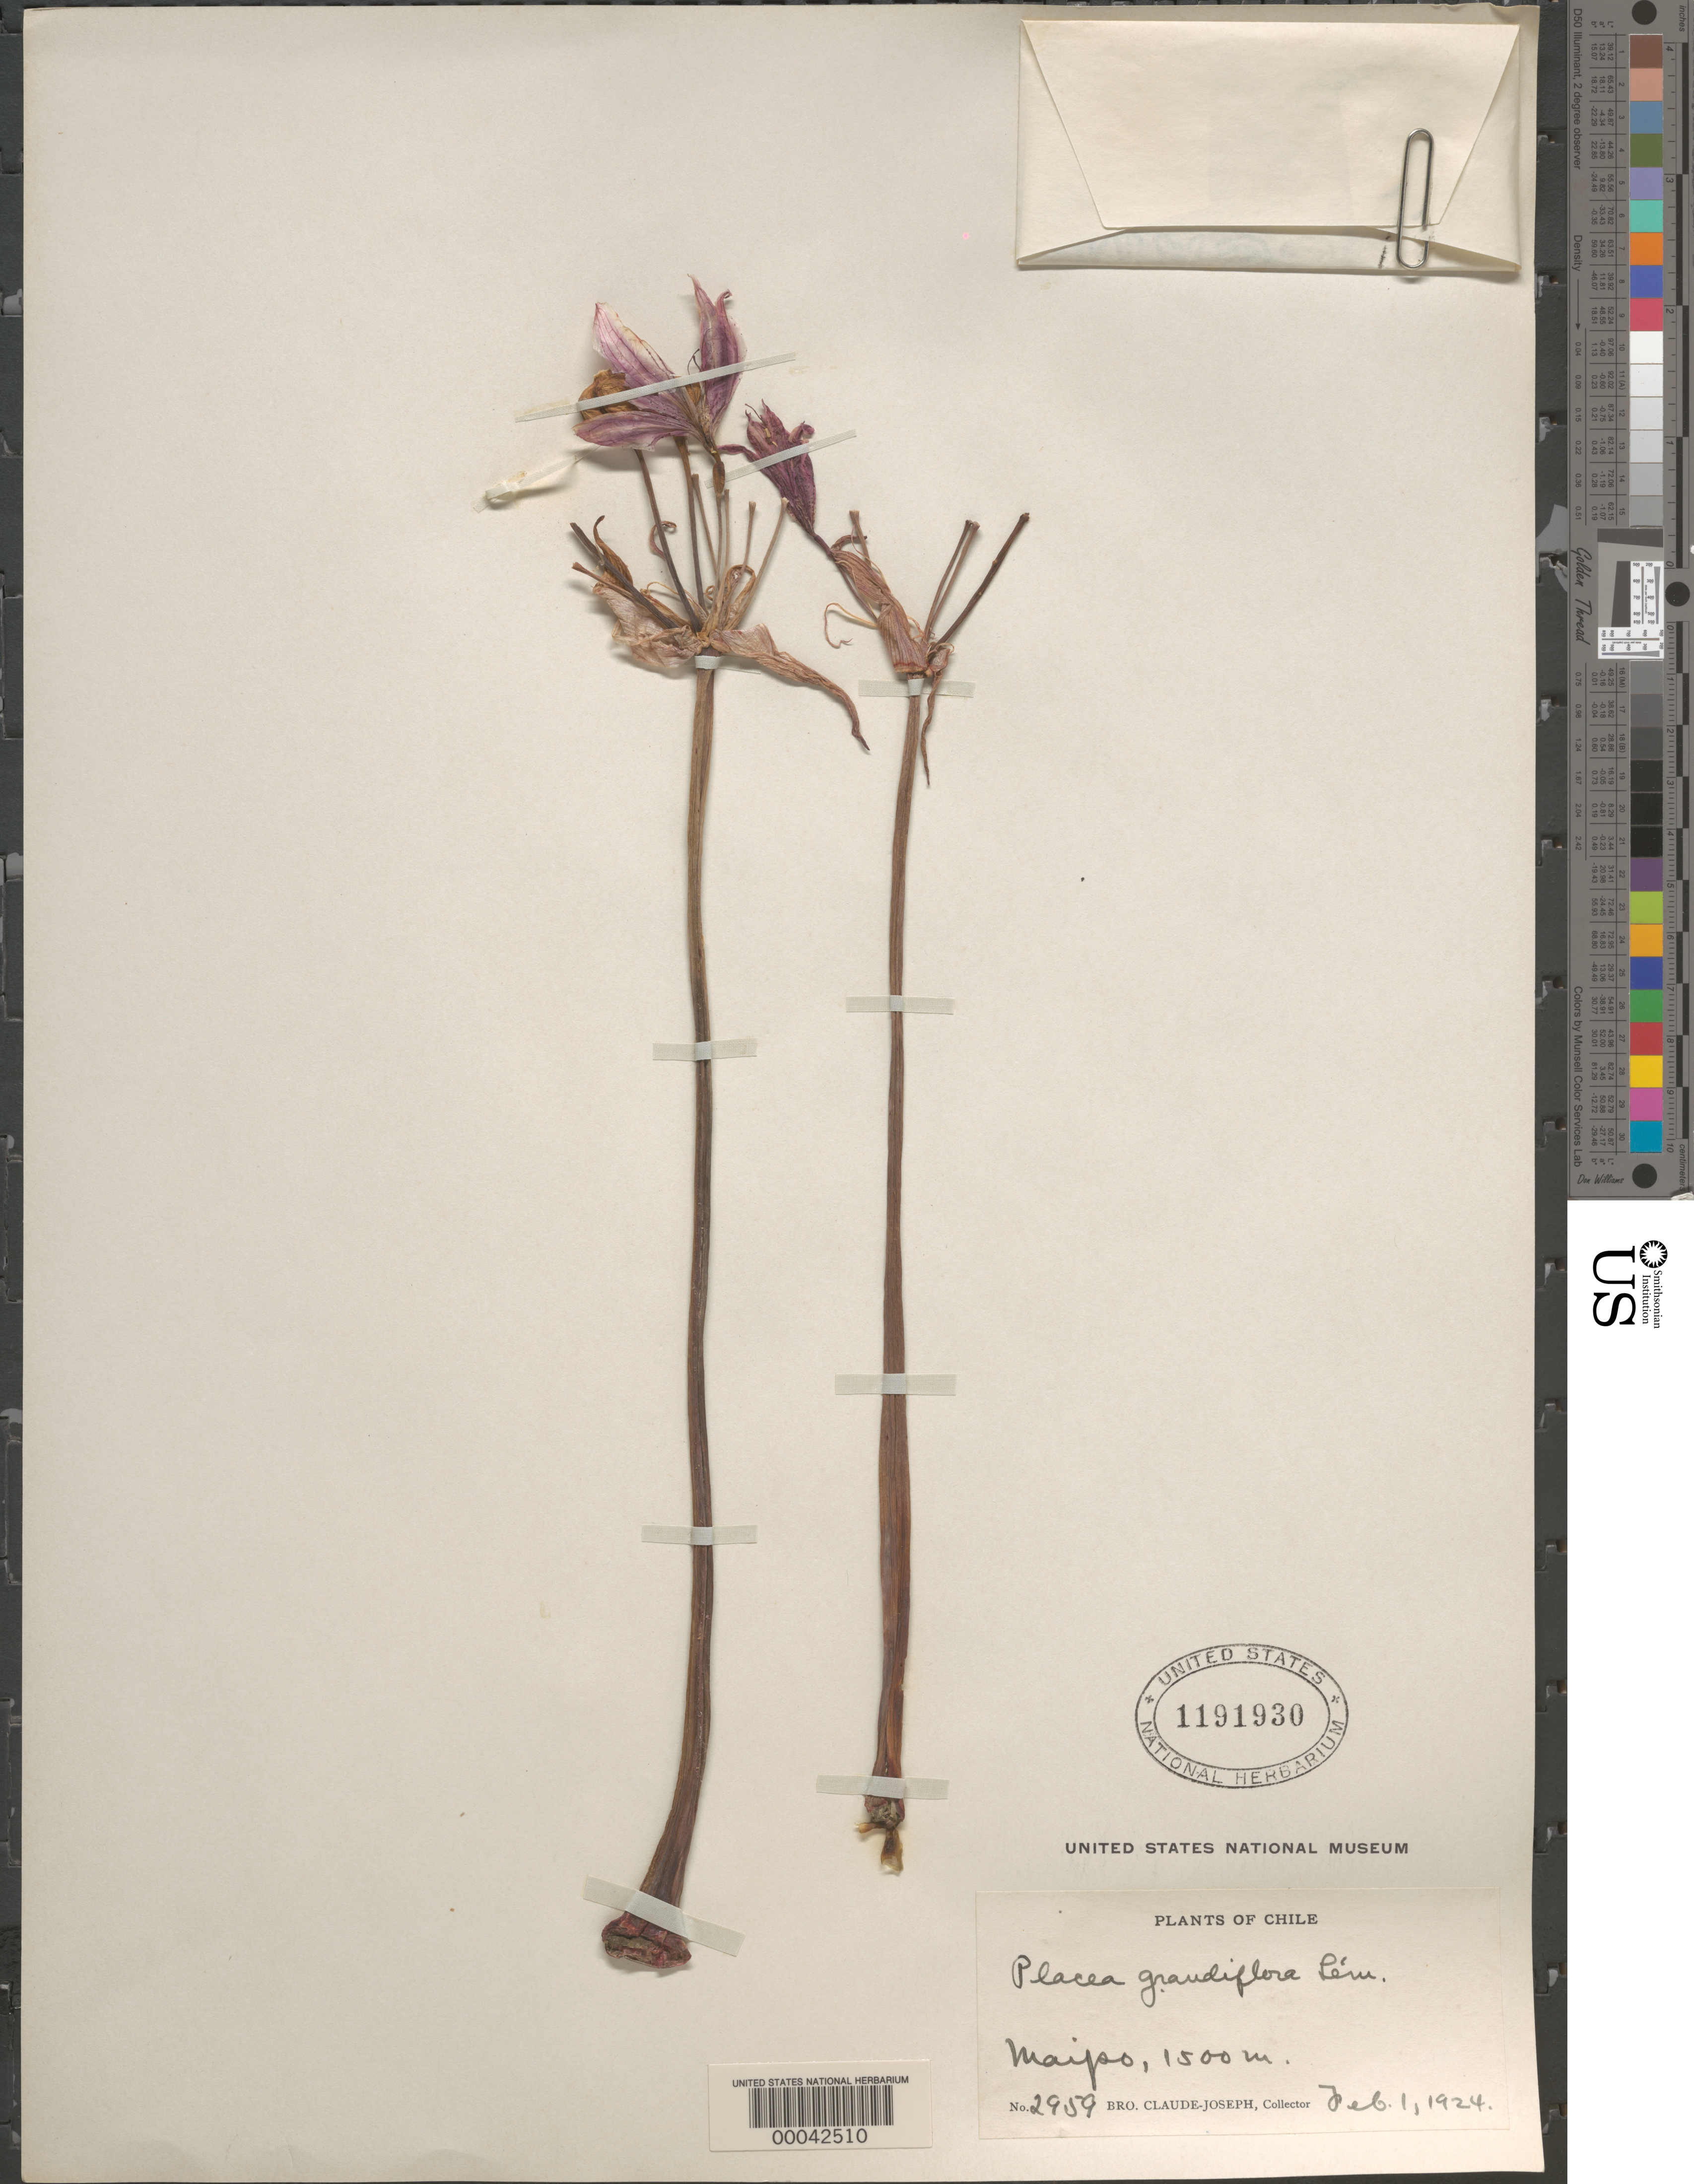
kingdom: Plantae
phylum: Tracheophyta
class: Liliopsida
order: Asparagales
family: Amaryllidaceae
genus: Placea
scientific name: Placea grandiflora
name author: Lem.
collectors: Bro. Claude-Joseph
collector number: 2959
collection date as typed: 01 Feb 1924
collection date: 1924-02-01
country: Chile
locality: Maipo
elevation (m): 1500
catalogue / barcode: US 1191930